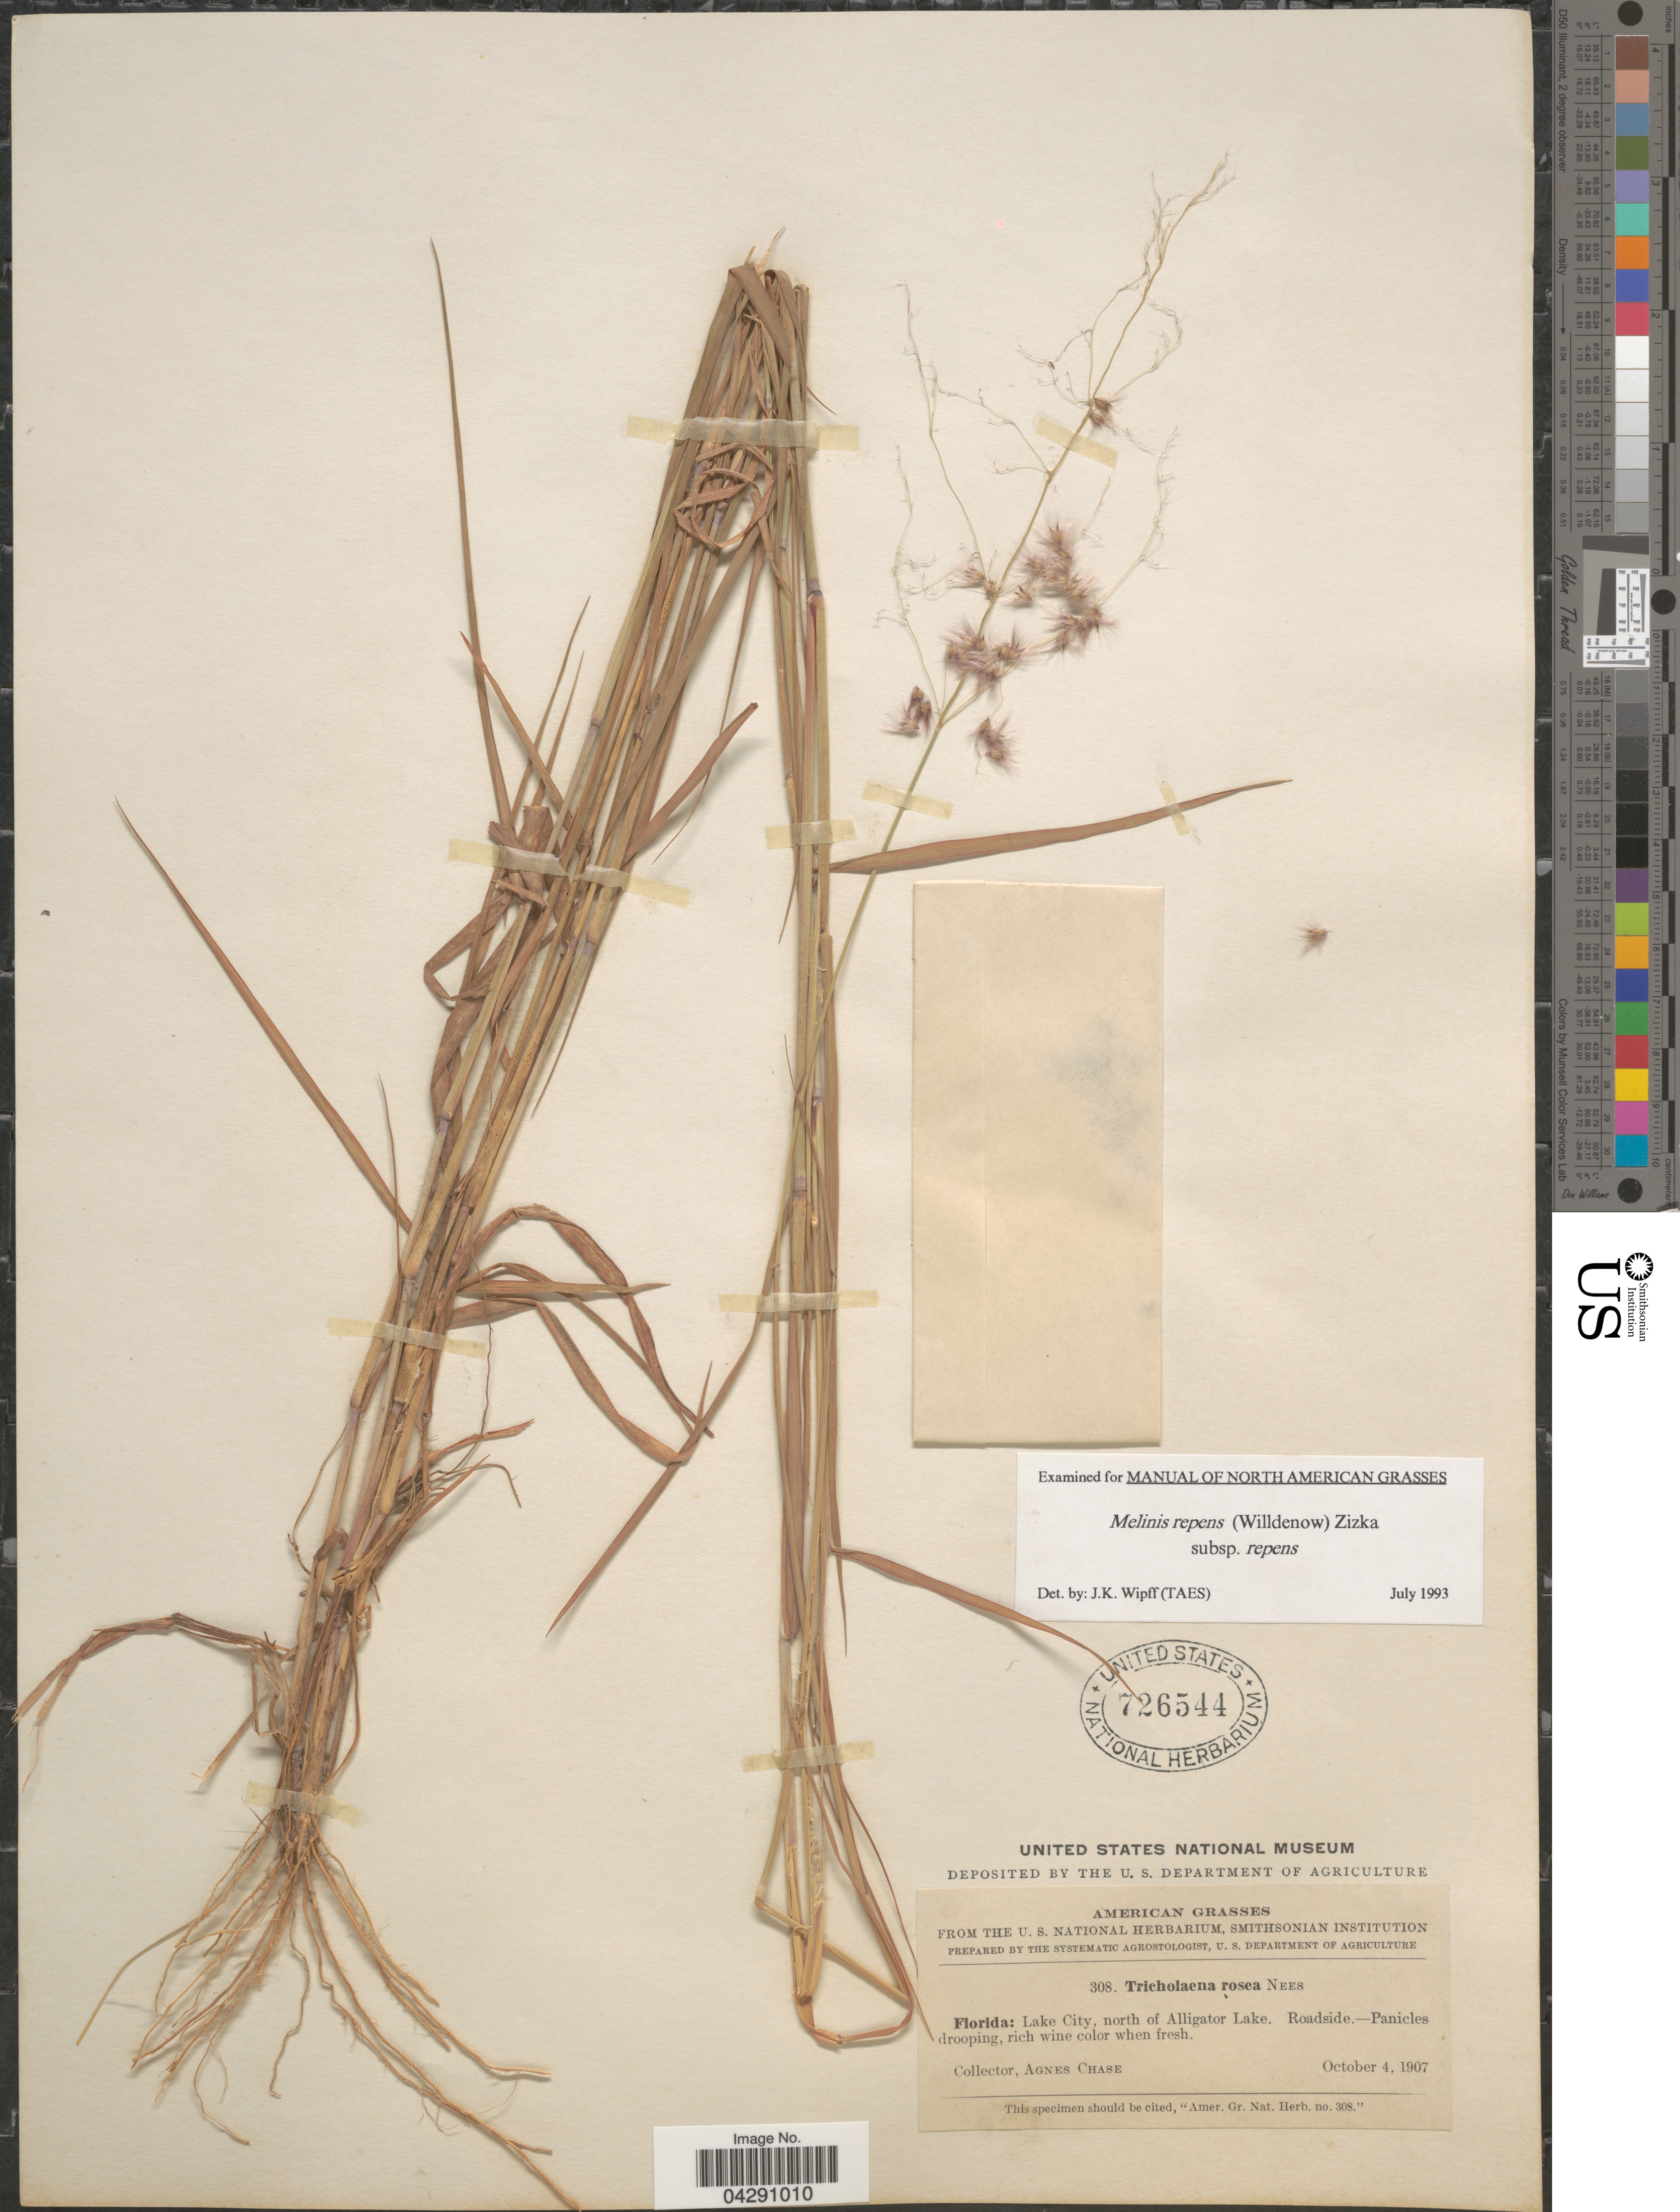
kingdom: Plantae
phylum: Tracheophyta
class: Liliopsida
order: Poales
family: Poaceae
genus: Melinis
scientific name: Melinis repens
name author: (Willd.) Zizka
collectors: A. Chase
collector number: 308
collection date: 1907-10-04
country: United States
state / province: Florida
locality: Lake City, north of Alligator Lake. Roadside.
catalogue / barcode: US 726544